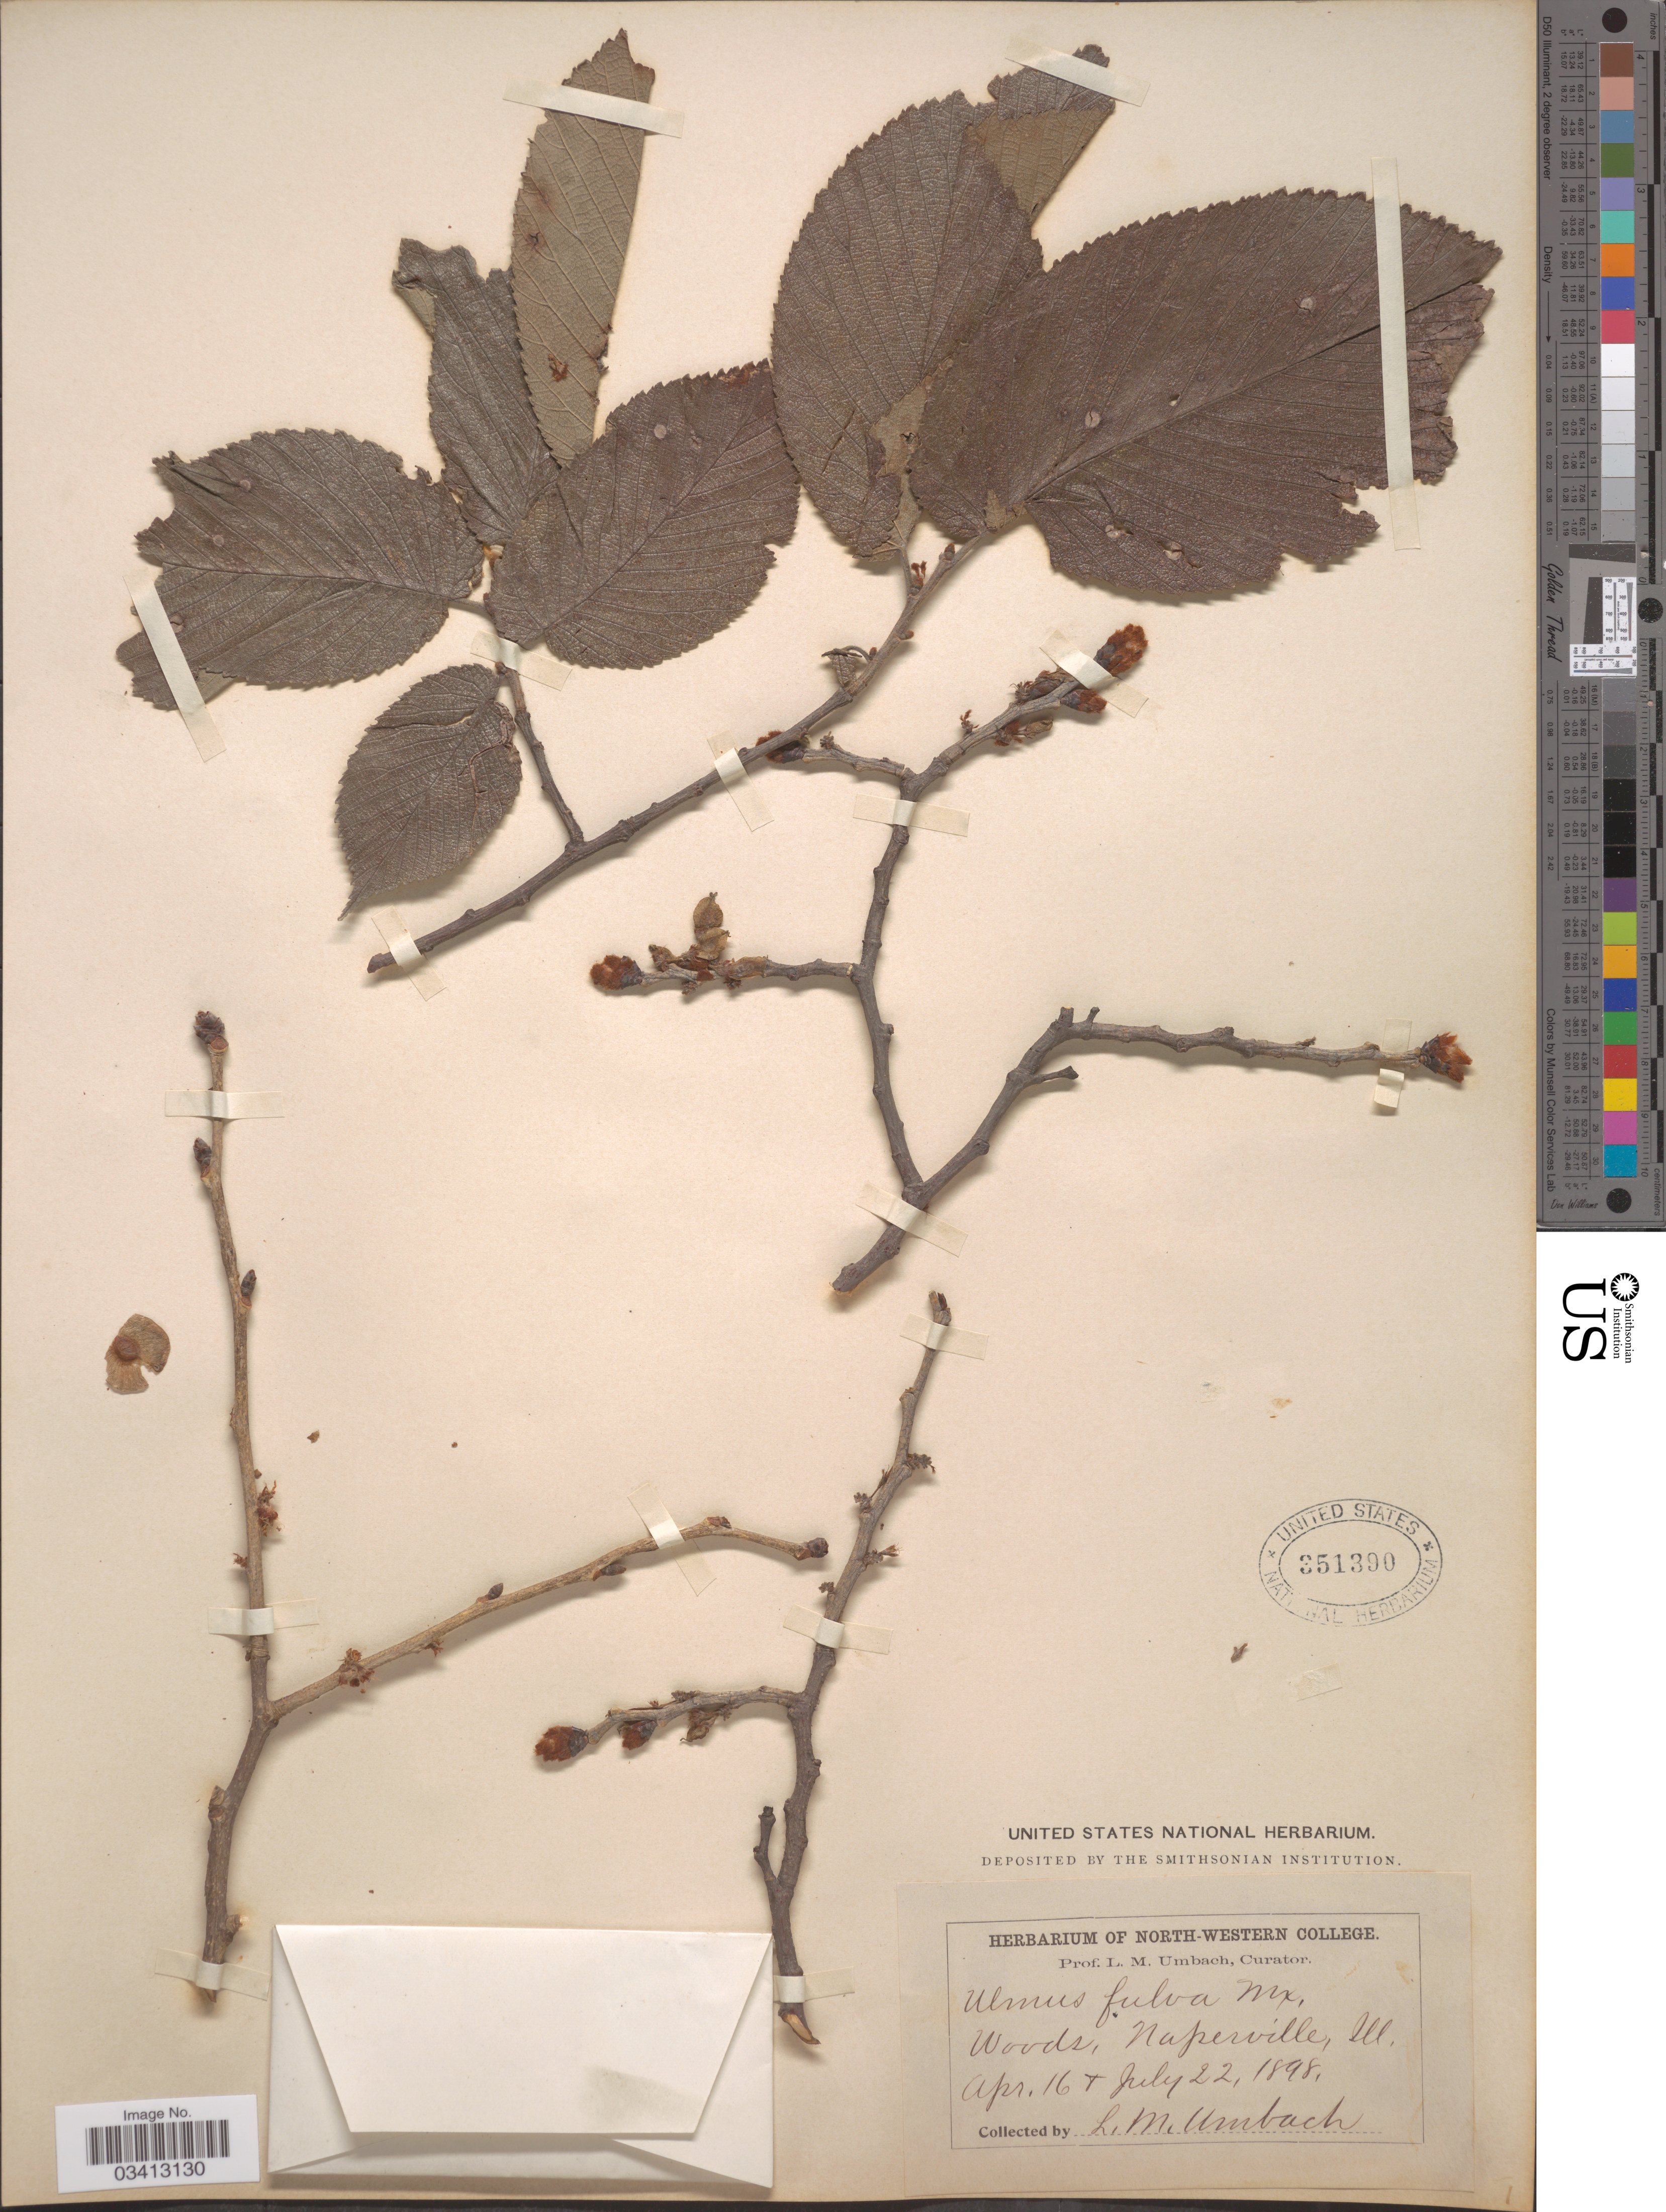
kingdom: Plantae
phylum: Tracheophyta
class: Magnoliopsida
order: Rosales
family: Ulmaceae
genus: Ulmus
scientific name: Ulmus rubra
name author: Muhl.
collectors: L. M. Umbach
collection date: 1898-04-16/1898-07-22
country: United States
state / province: Illinois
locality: Naperville.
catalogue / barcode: US 351390